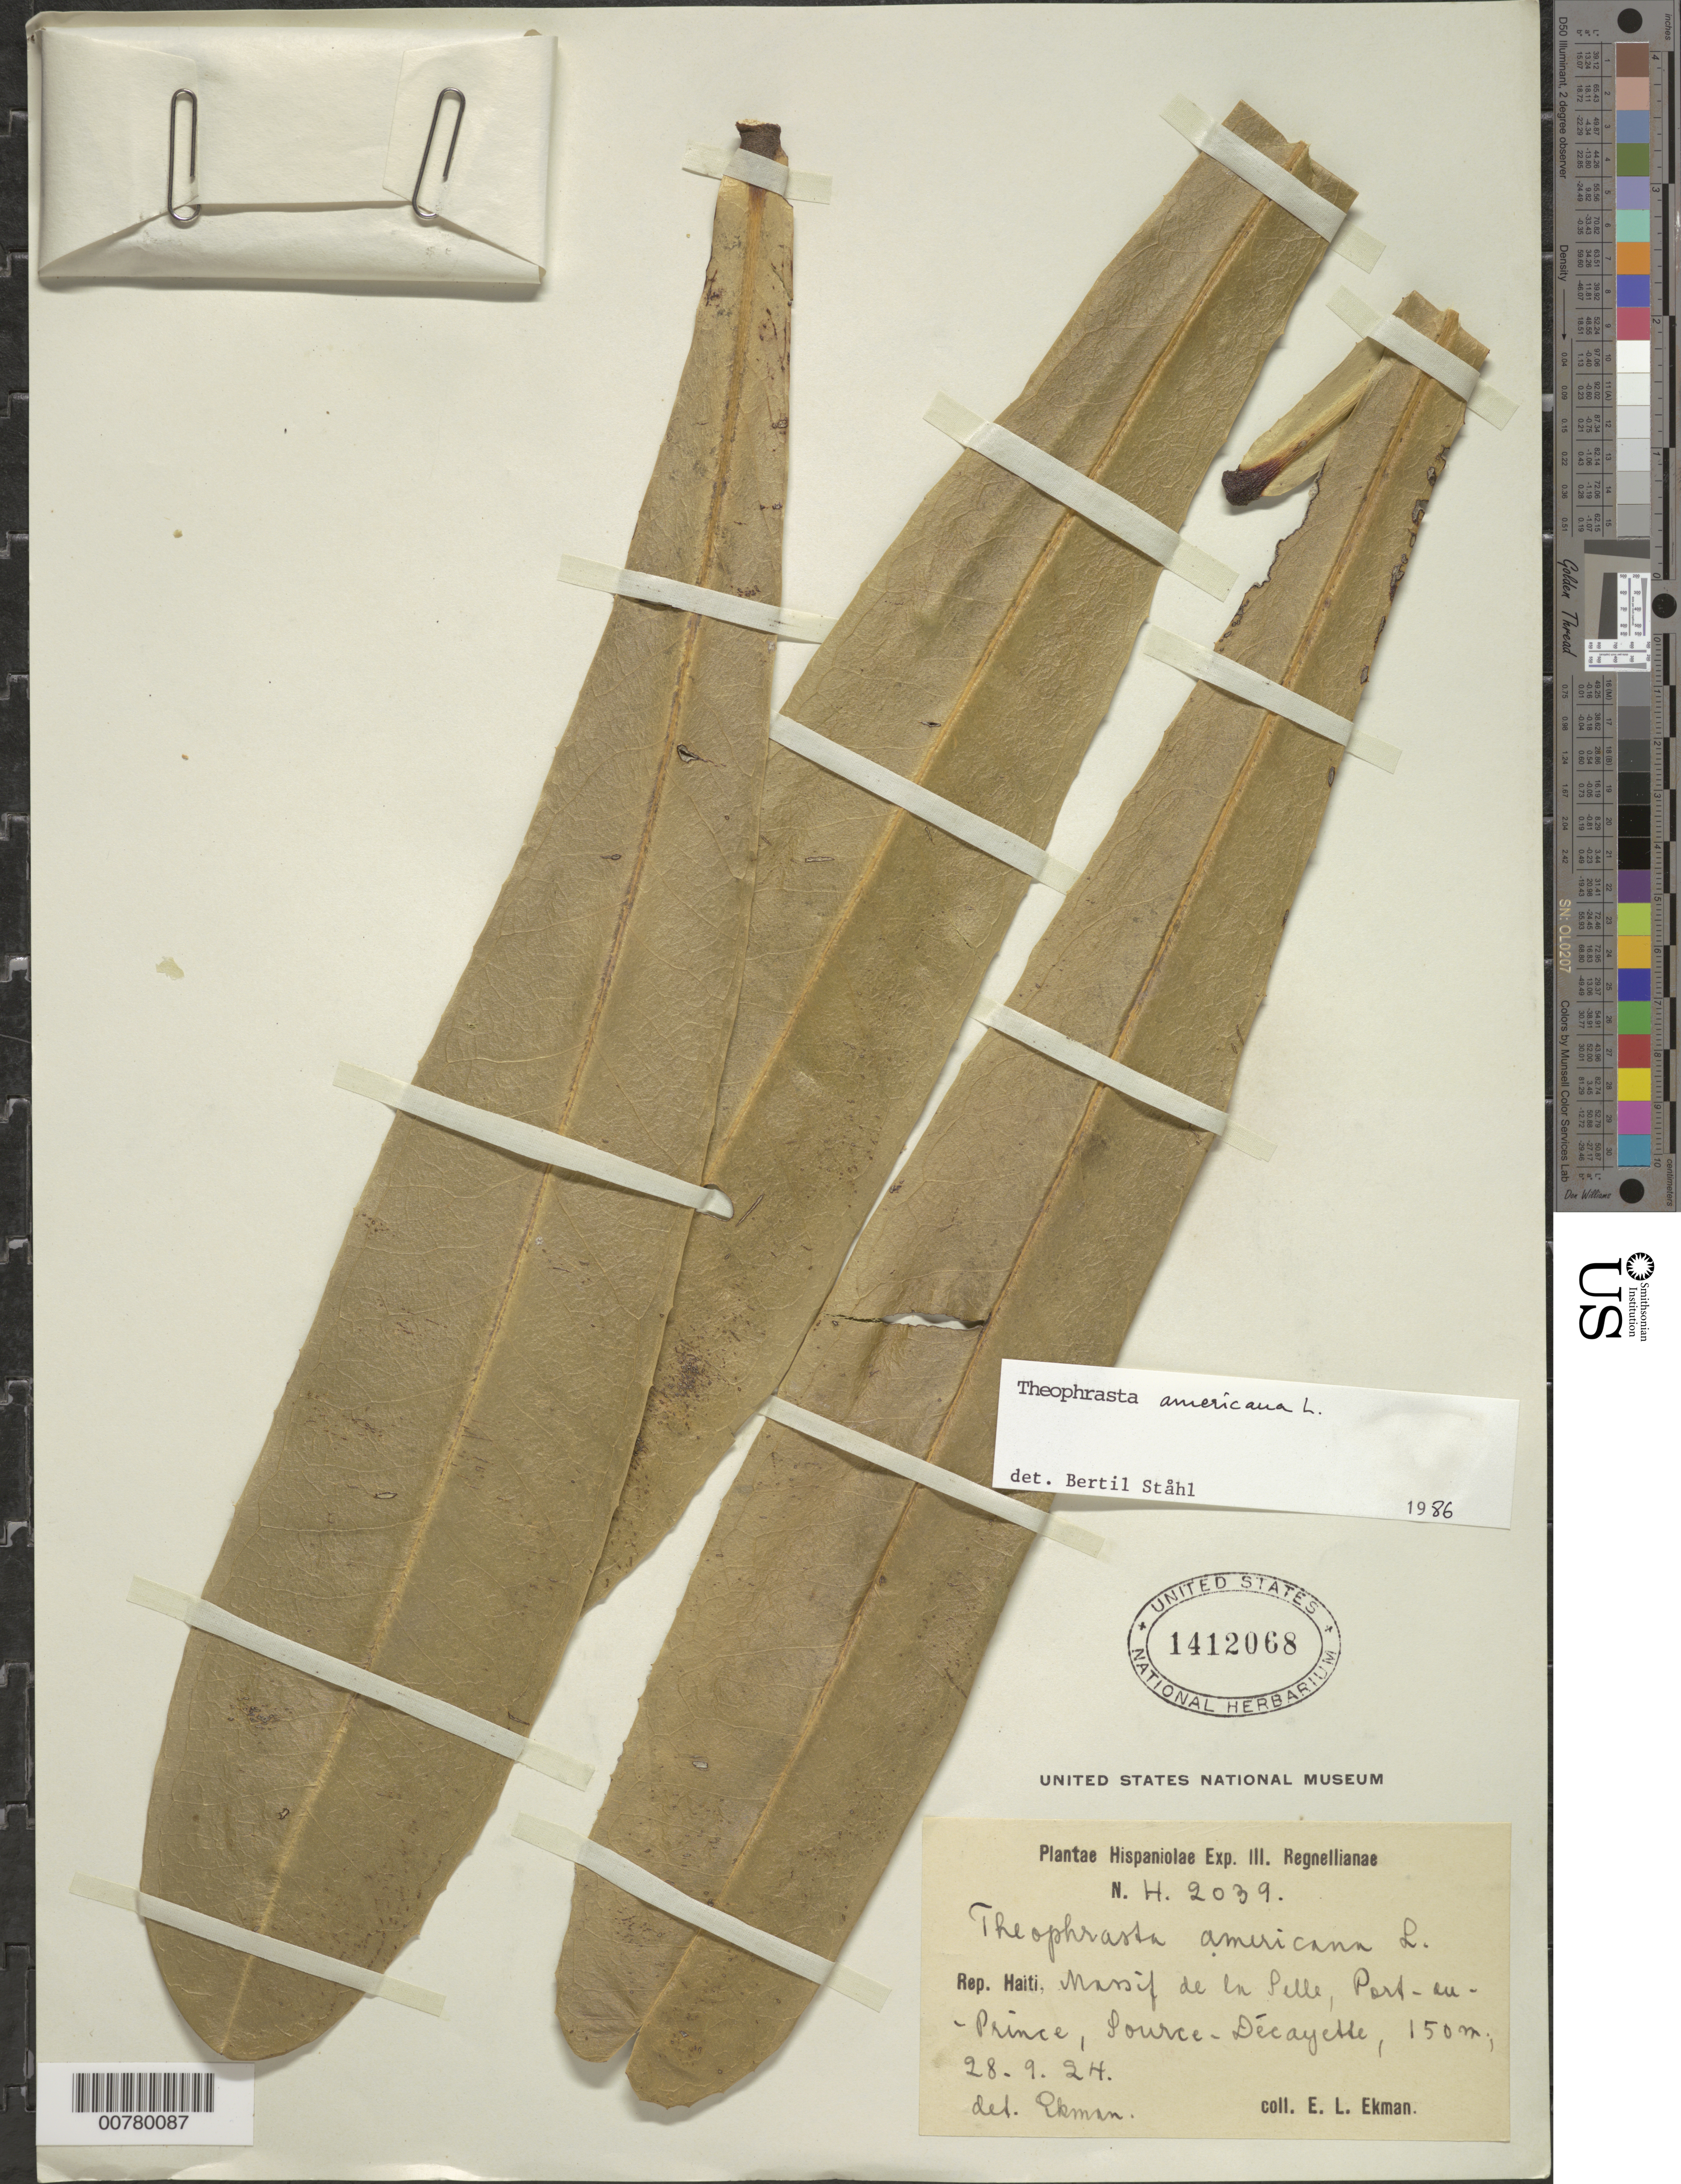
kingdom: Plantae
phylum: Tracheophyta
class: Magnoliopsida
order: Ericales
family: Primulaceae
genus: Theophrasta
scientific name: Theophrasta americana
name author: L.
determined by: Ståhl, B.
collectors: E. L. Ekman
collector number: H 2039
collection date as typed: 28 Sep 1924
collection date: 1924-09-28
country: Haiti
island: Hispaniola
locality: Massif de la Selle, Port-au-Prince, Source-Décayette.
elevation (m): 1500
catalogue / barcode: US 1412068